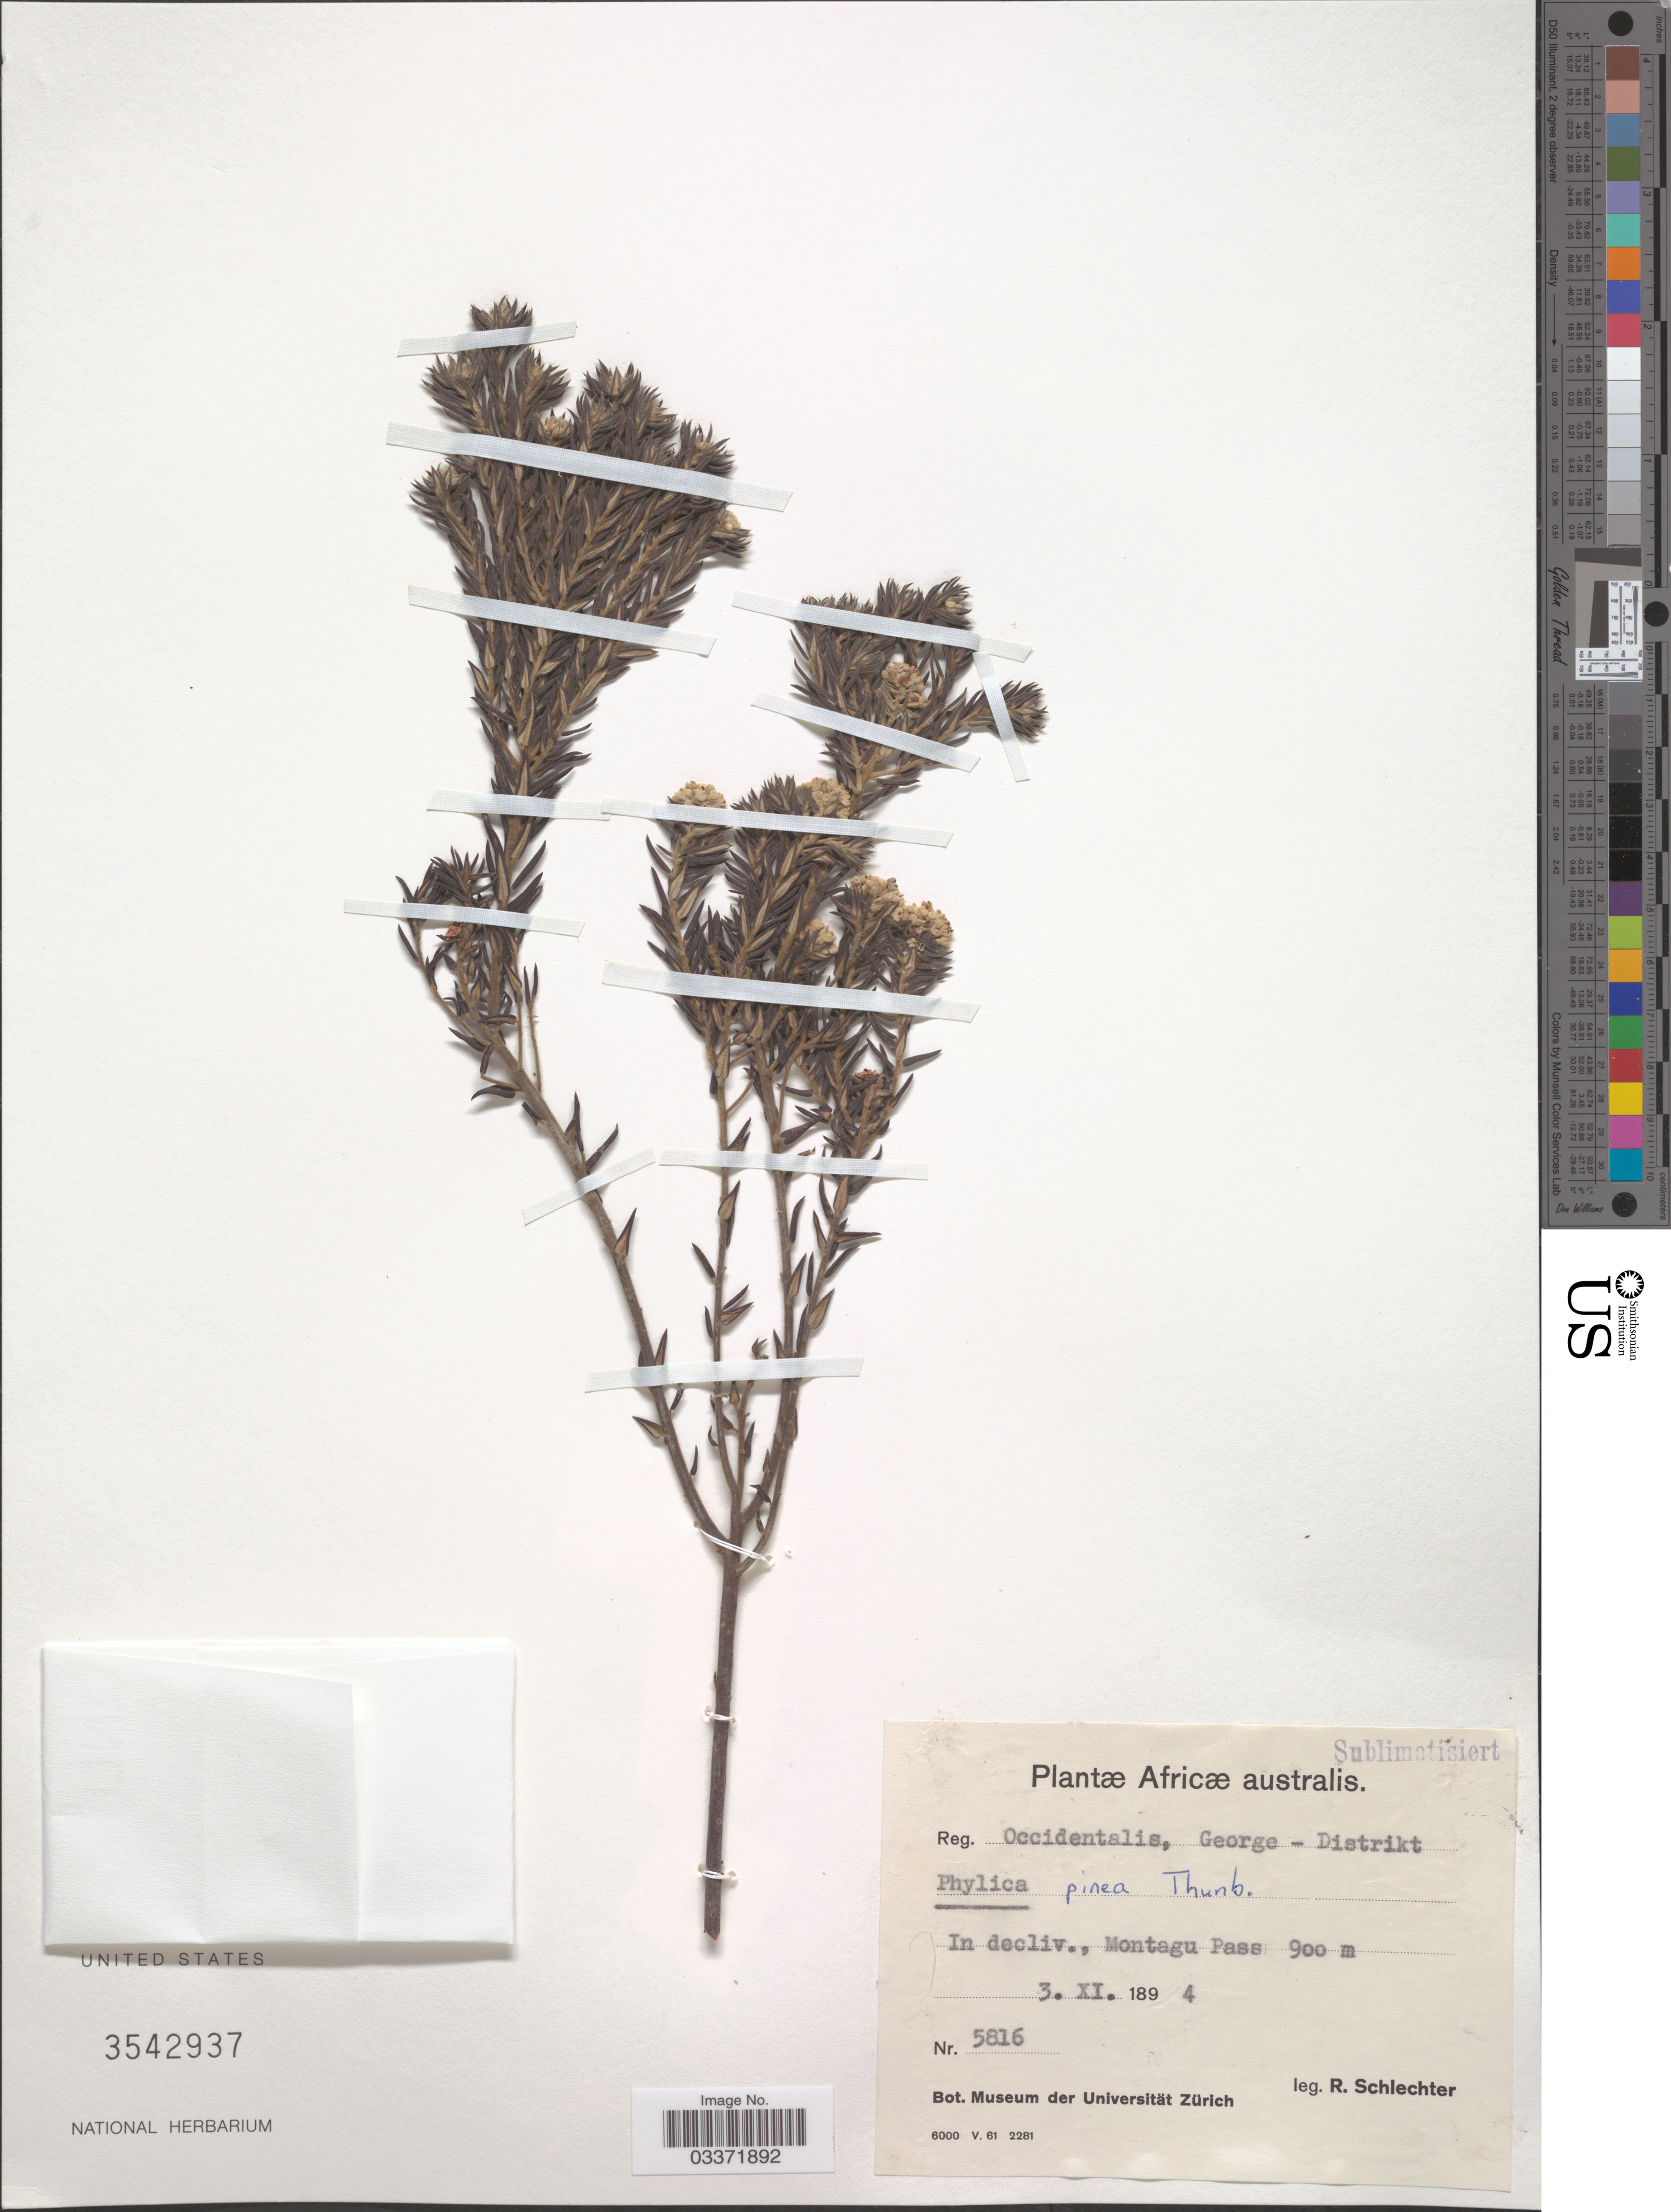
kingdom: Plantae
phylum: Tracheophyta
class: Magnoliopsida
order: Rosales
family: Rhamnaceae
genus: Phylica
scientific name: Phylica pinea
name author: Thunb.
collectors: F. R. R. Schlechter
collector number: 5816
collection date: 1894-11-03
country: South Africa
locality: Africæ australis, Reg. Occidentalis, George - Distrikt, Montagu Pass.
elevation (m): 900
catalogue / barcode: US 3542937